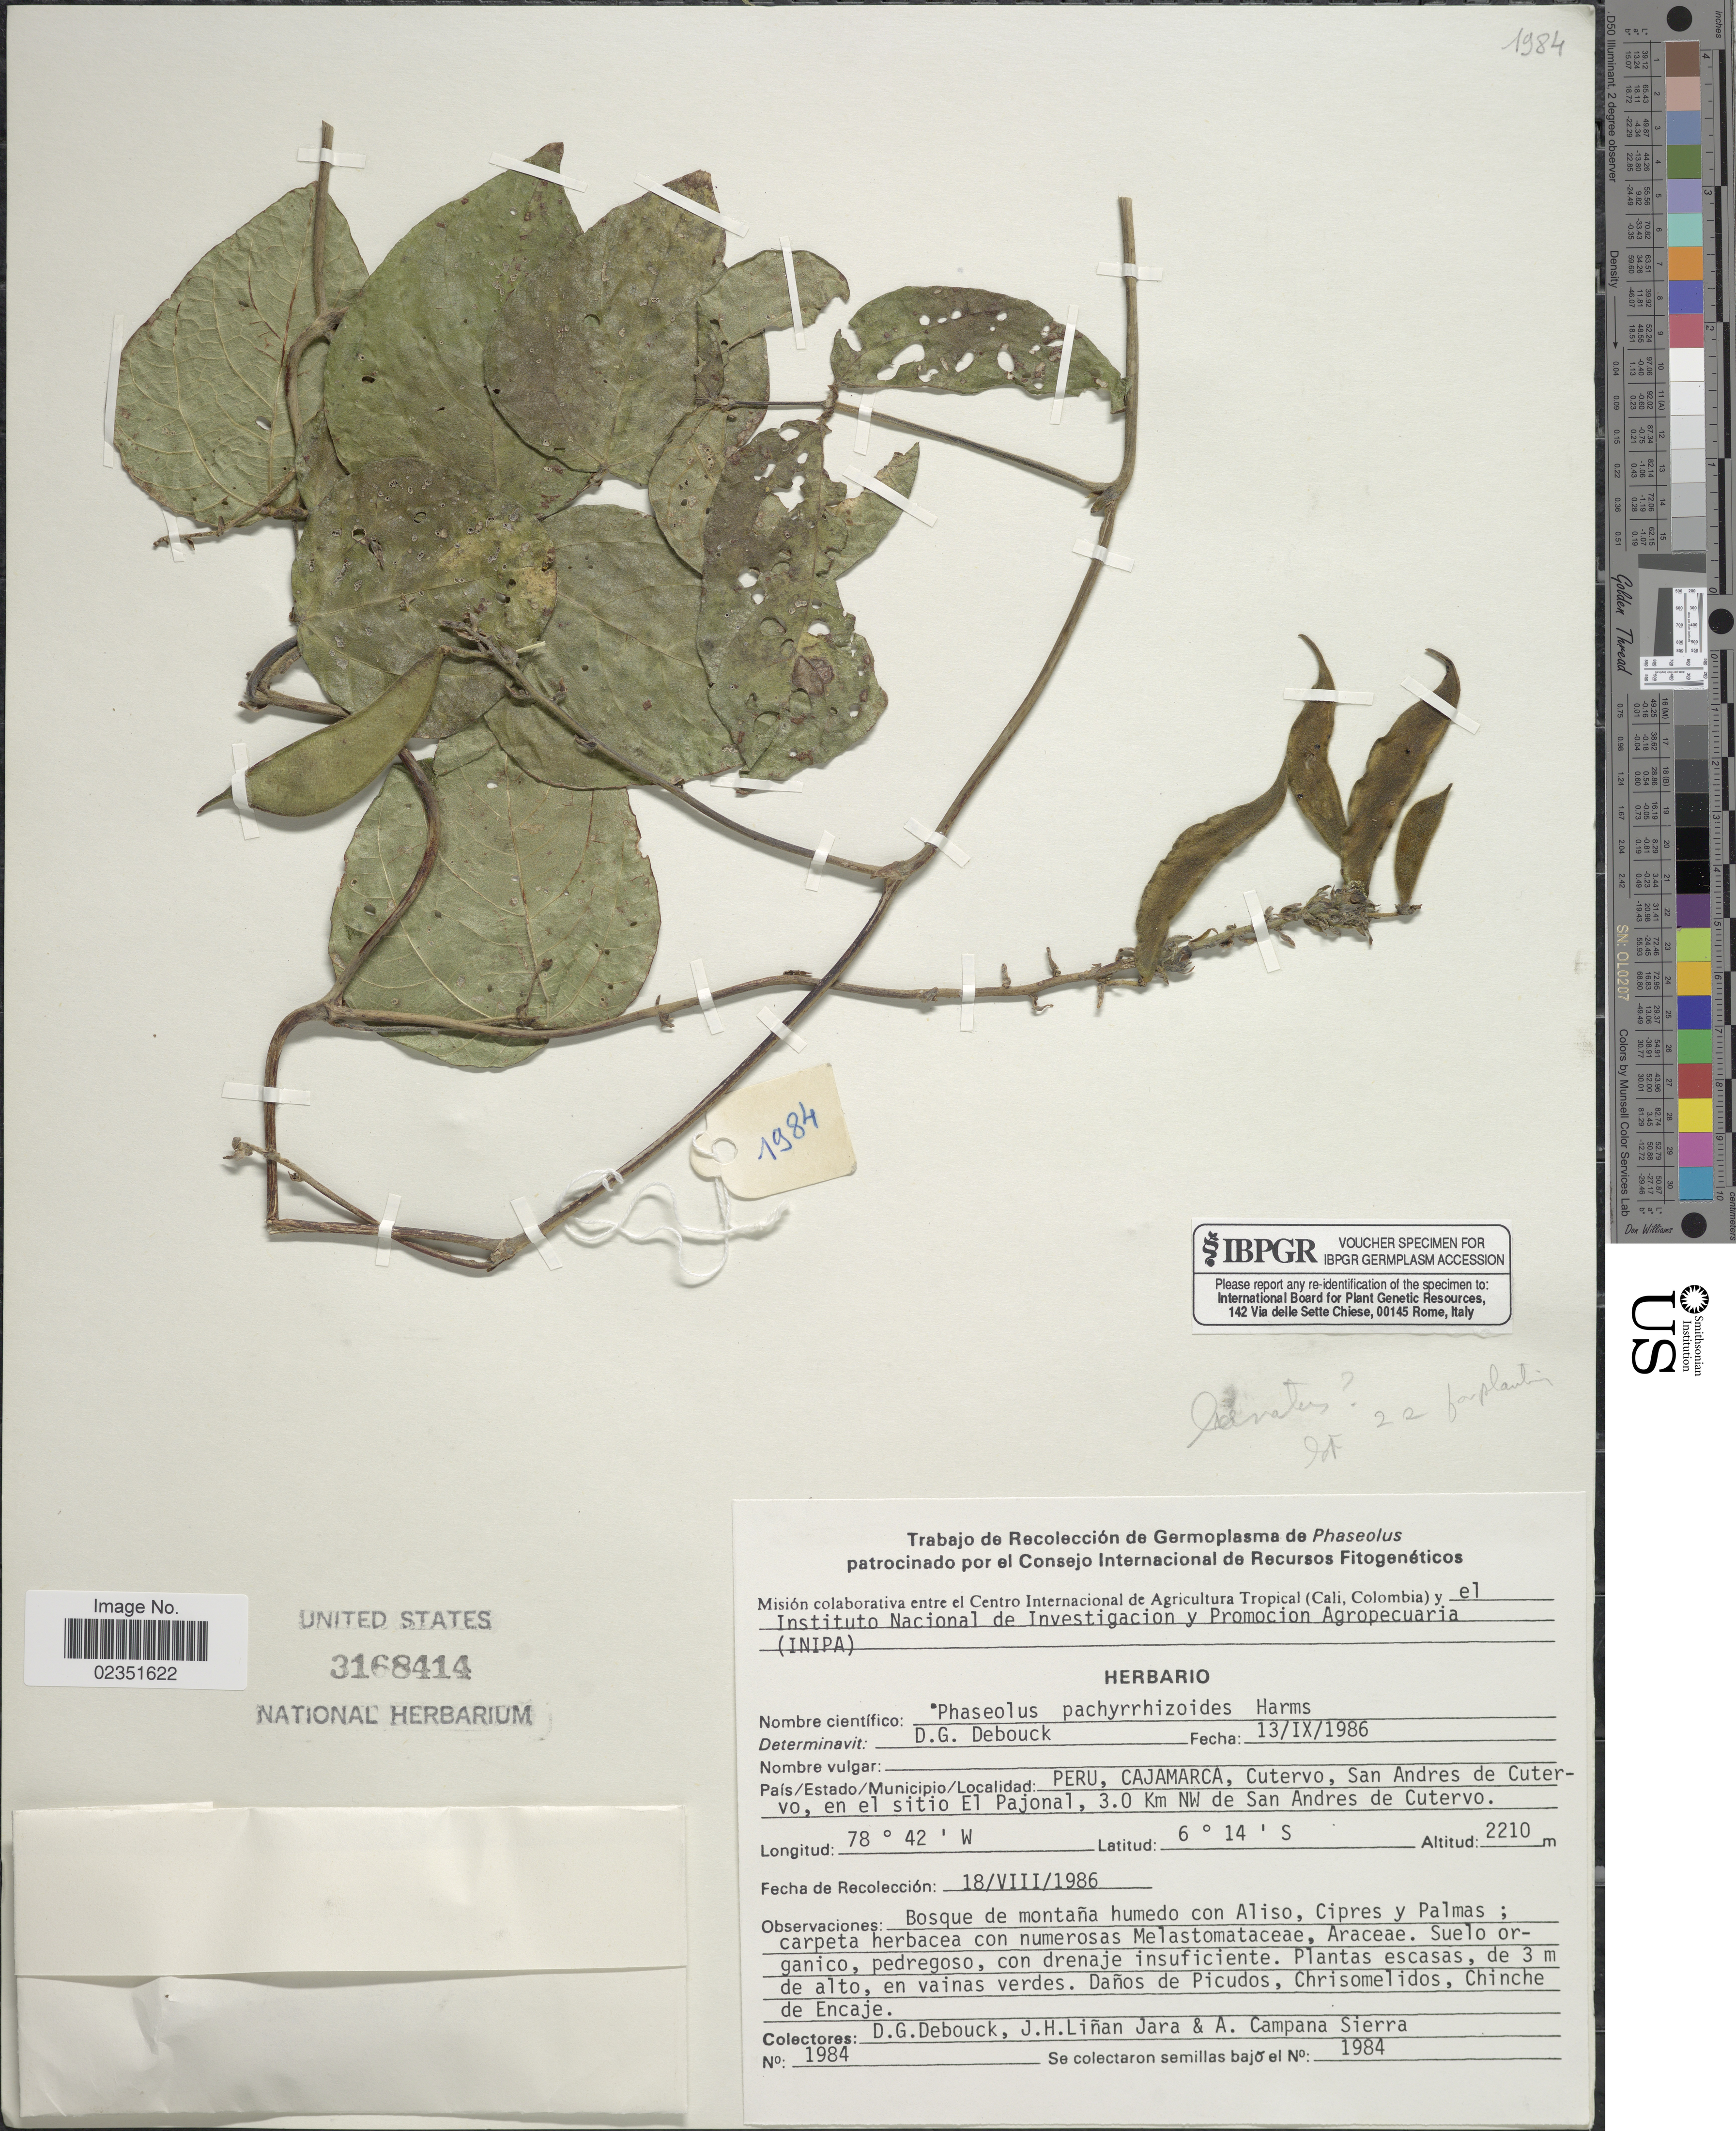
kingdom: Plantae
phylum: Tracheophyta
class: Magnoliopsida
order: Fabales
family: Fabaceae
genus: Phaseolus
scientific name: Phaseolus pachyrrhizoides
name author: Harms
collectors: D. Debouck, J. Liñan Jara & A. Campana Sierra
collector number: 1984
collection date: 1986-08-18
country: Peru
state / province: Cajamarca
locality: Cutervo, San Andres de Cutervo, en el sitio El Pajonal, 3.0 Km de San Andres de Cutervo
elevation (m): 2210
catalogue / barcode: US 3168414